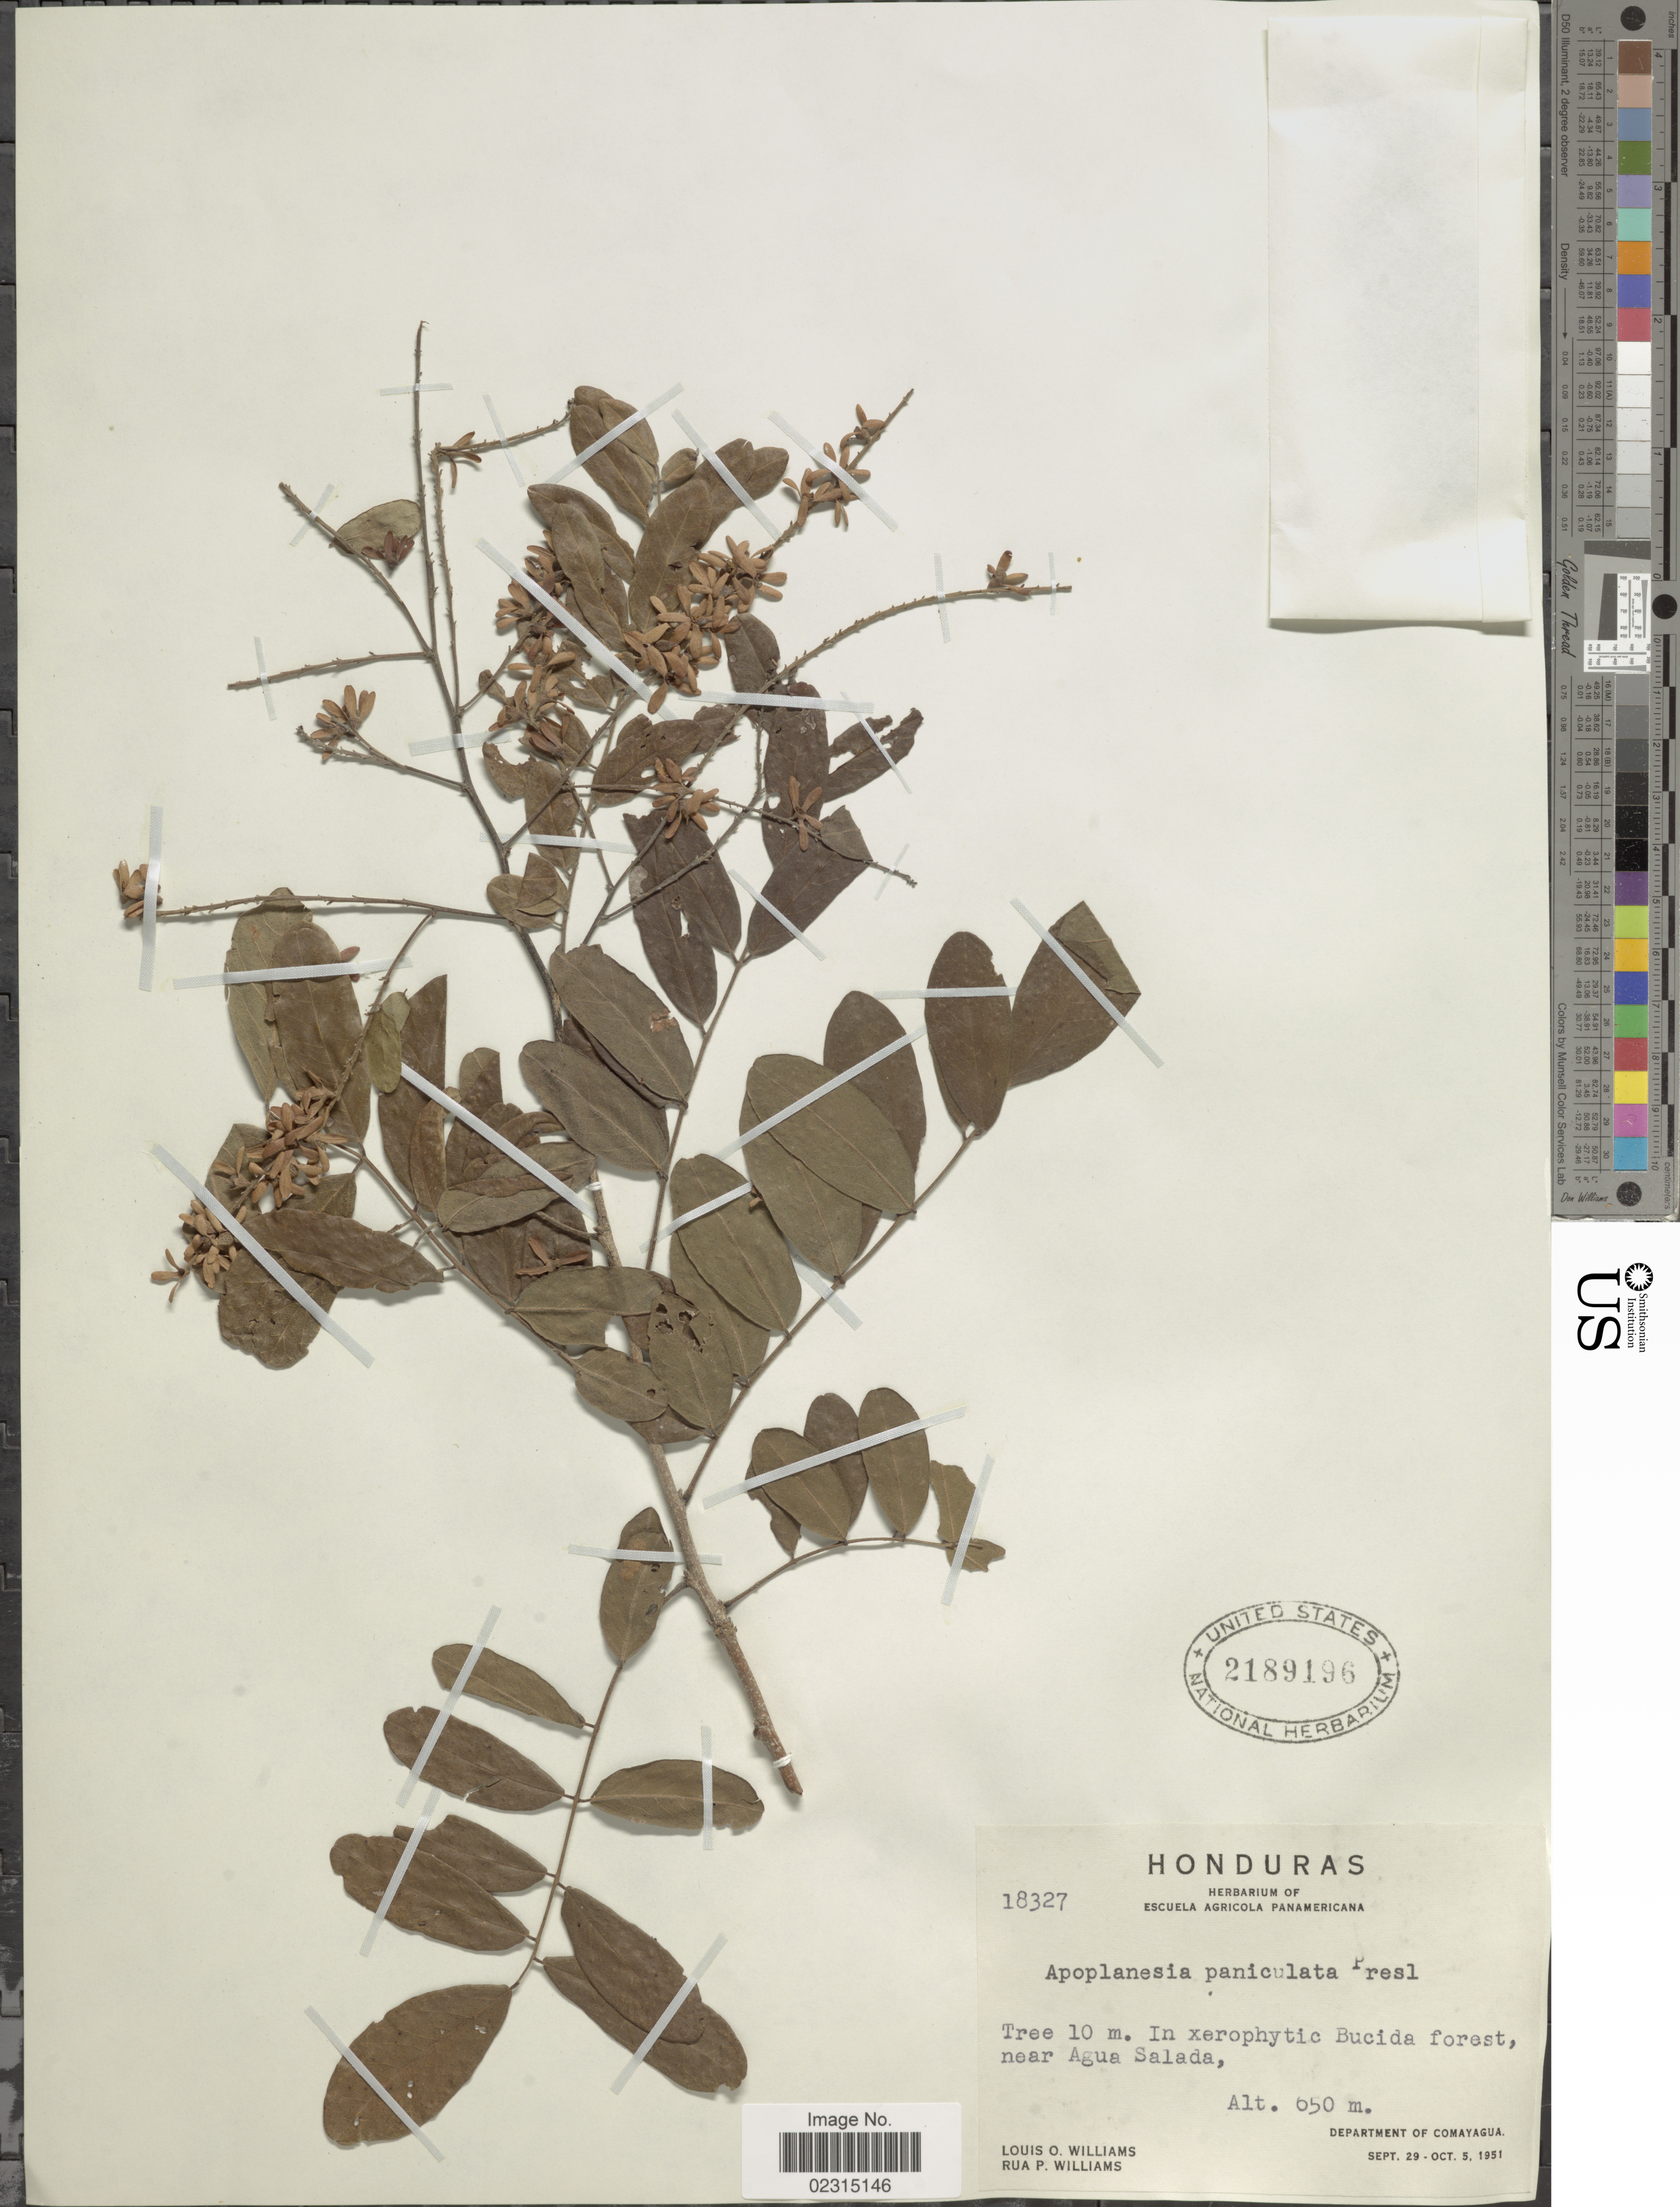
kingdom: Plantae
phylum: Tracheophyta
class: Magnoliopsida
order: Fabales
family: Fabaceae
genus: Apoplanesia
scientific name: Apoplanesia paniculata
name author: C. Presl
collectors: L. O. Williams & R. P. Williams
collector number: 18327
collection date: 1951-09-29/1951-10-05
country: Honduras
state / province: Comayagua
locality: In xerophytic Bucida forest, near Agua Salada, Deaprtment of Comayagua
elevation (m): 650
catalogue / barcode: US 2189196